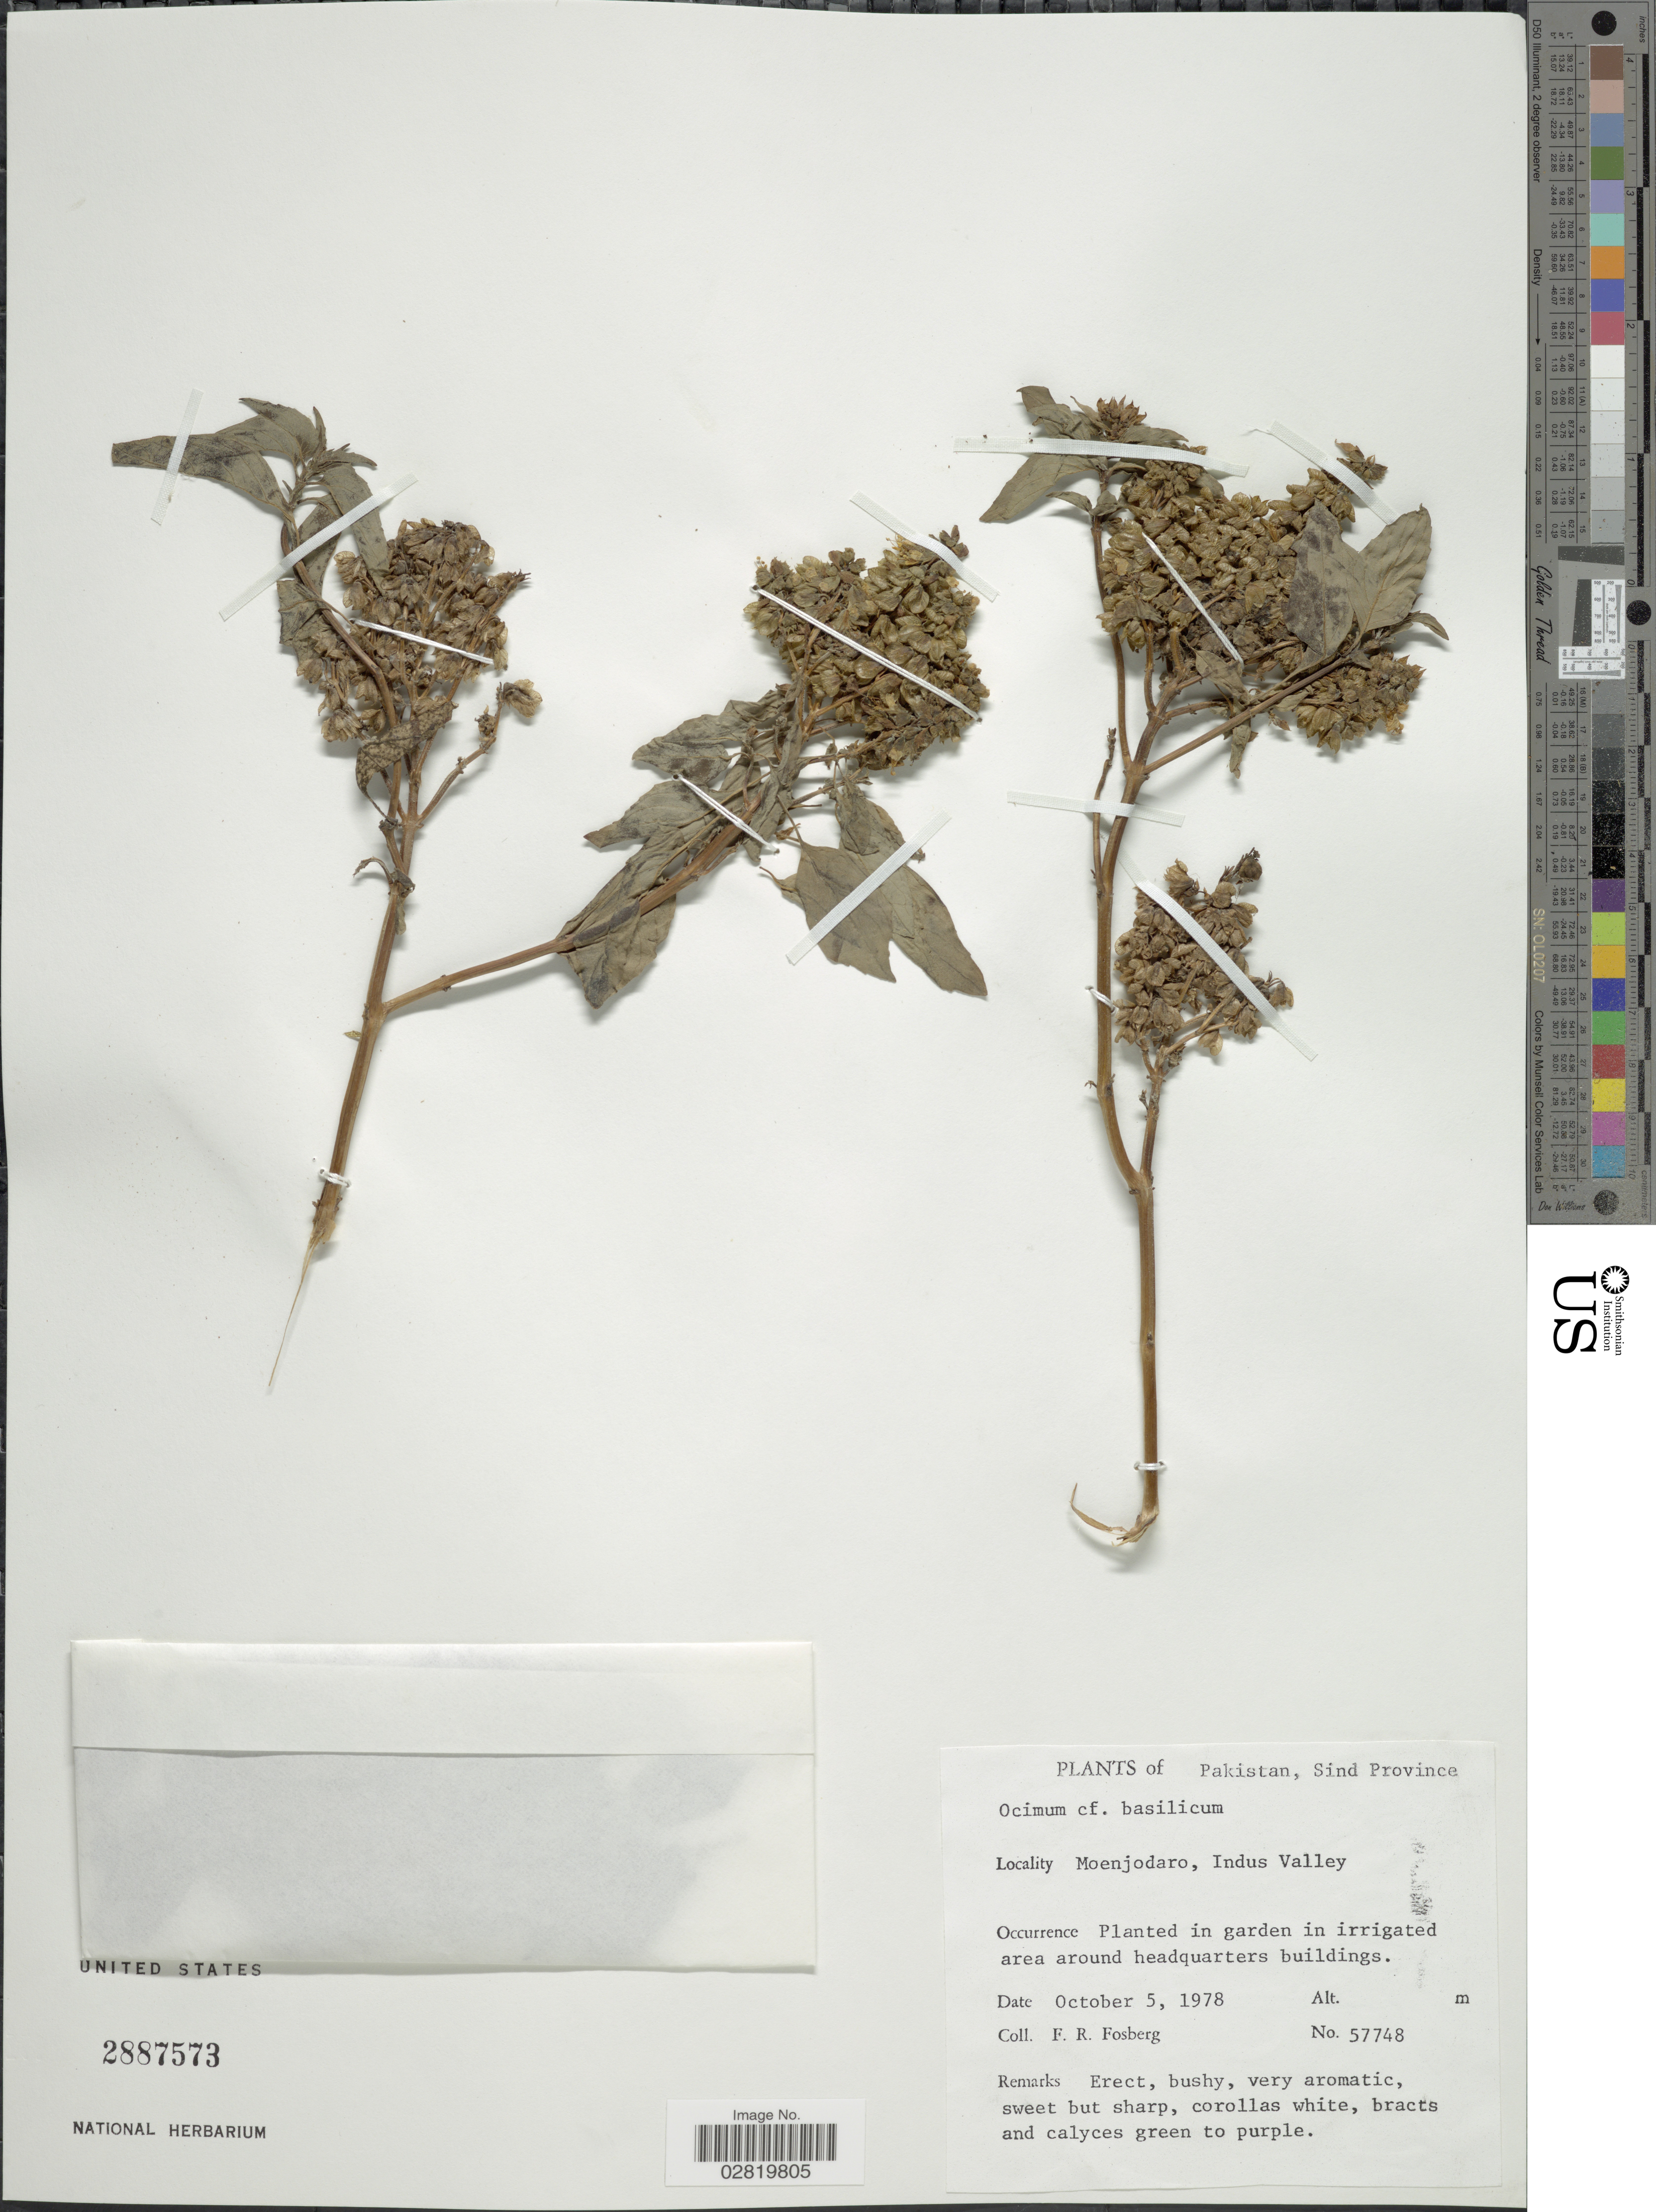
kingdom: Plantae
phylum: Tracheophyta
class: Magnoliopsida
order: Lamiales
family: Lamiaceae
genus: Ocimum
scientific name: Ocimum basilicum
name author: L.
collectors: F. R. Fosberg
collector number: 57748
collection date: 1978-10-05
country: Pakistan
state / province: Sindh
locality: Pakistan, Sind Province, Moenjodaro, Indus Valley.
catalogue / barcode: US 2887573